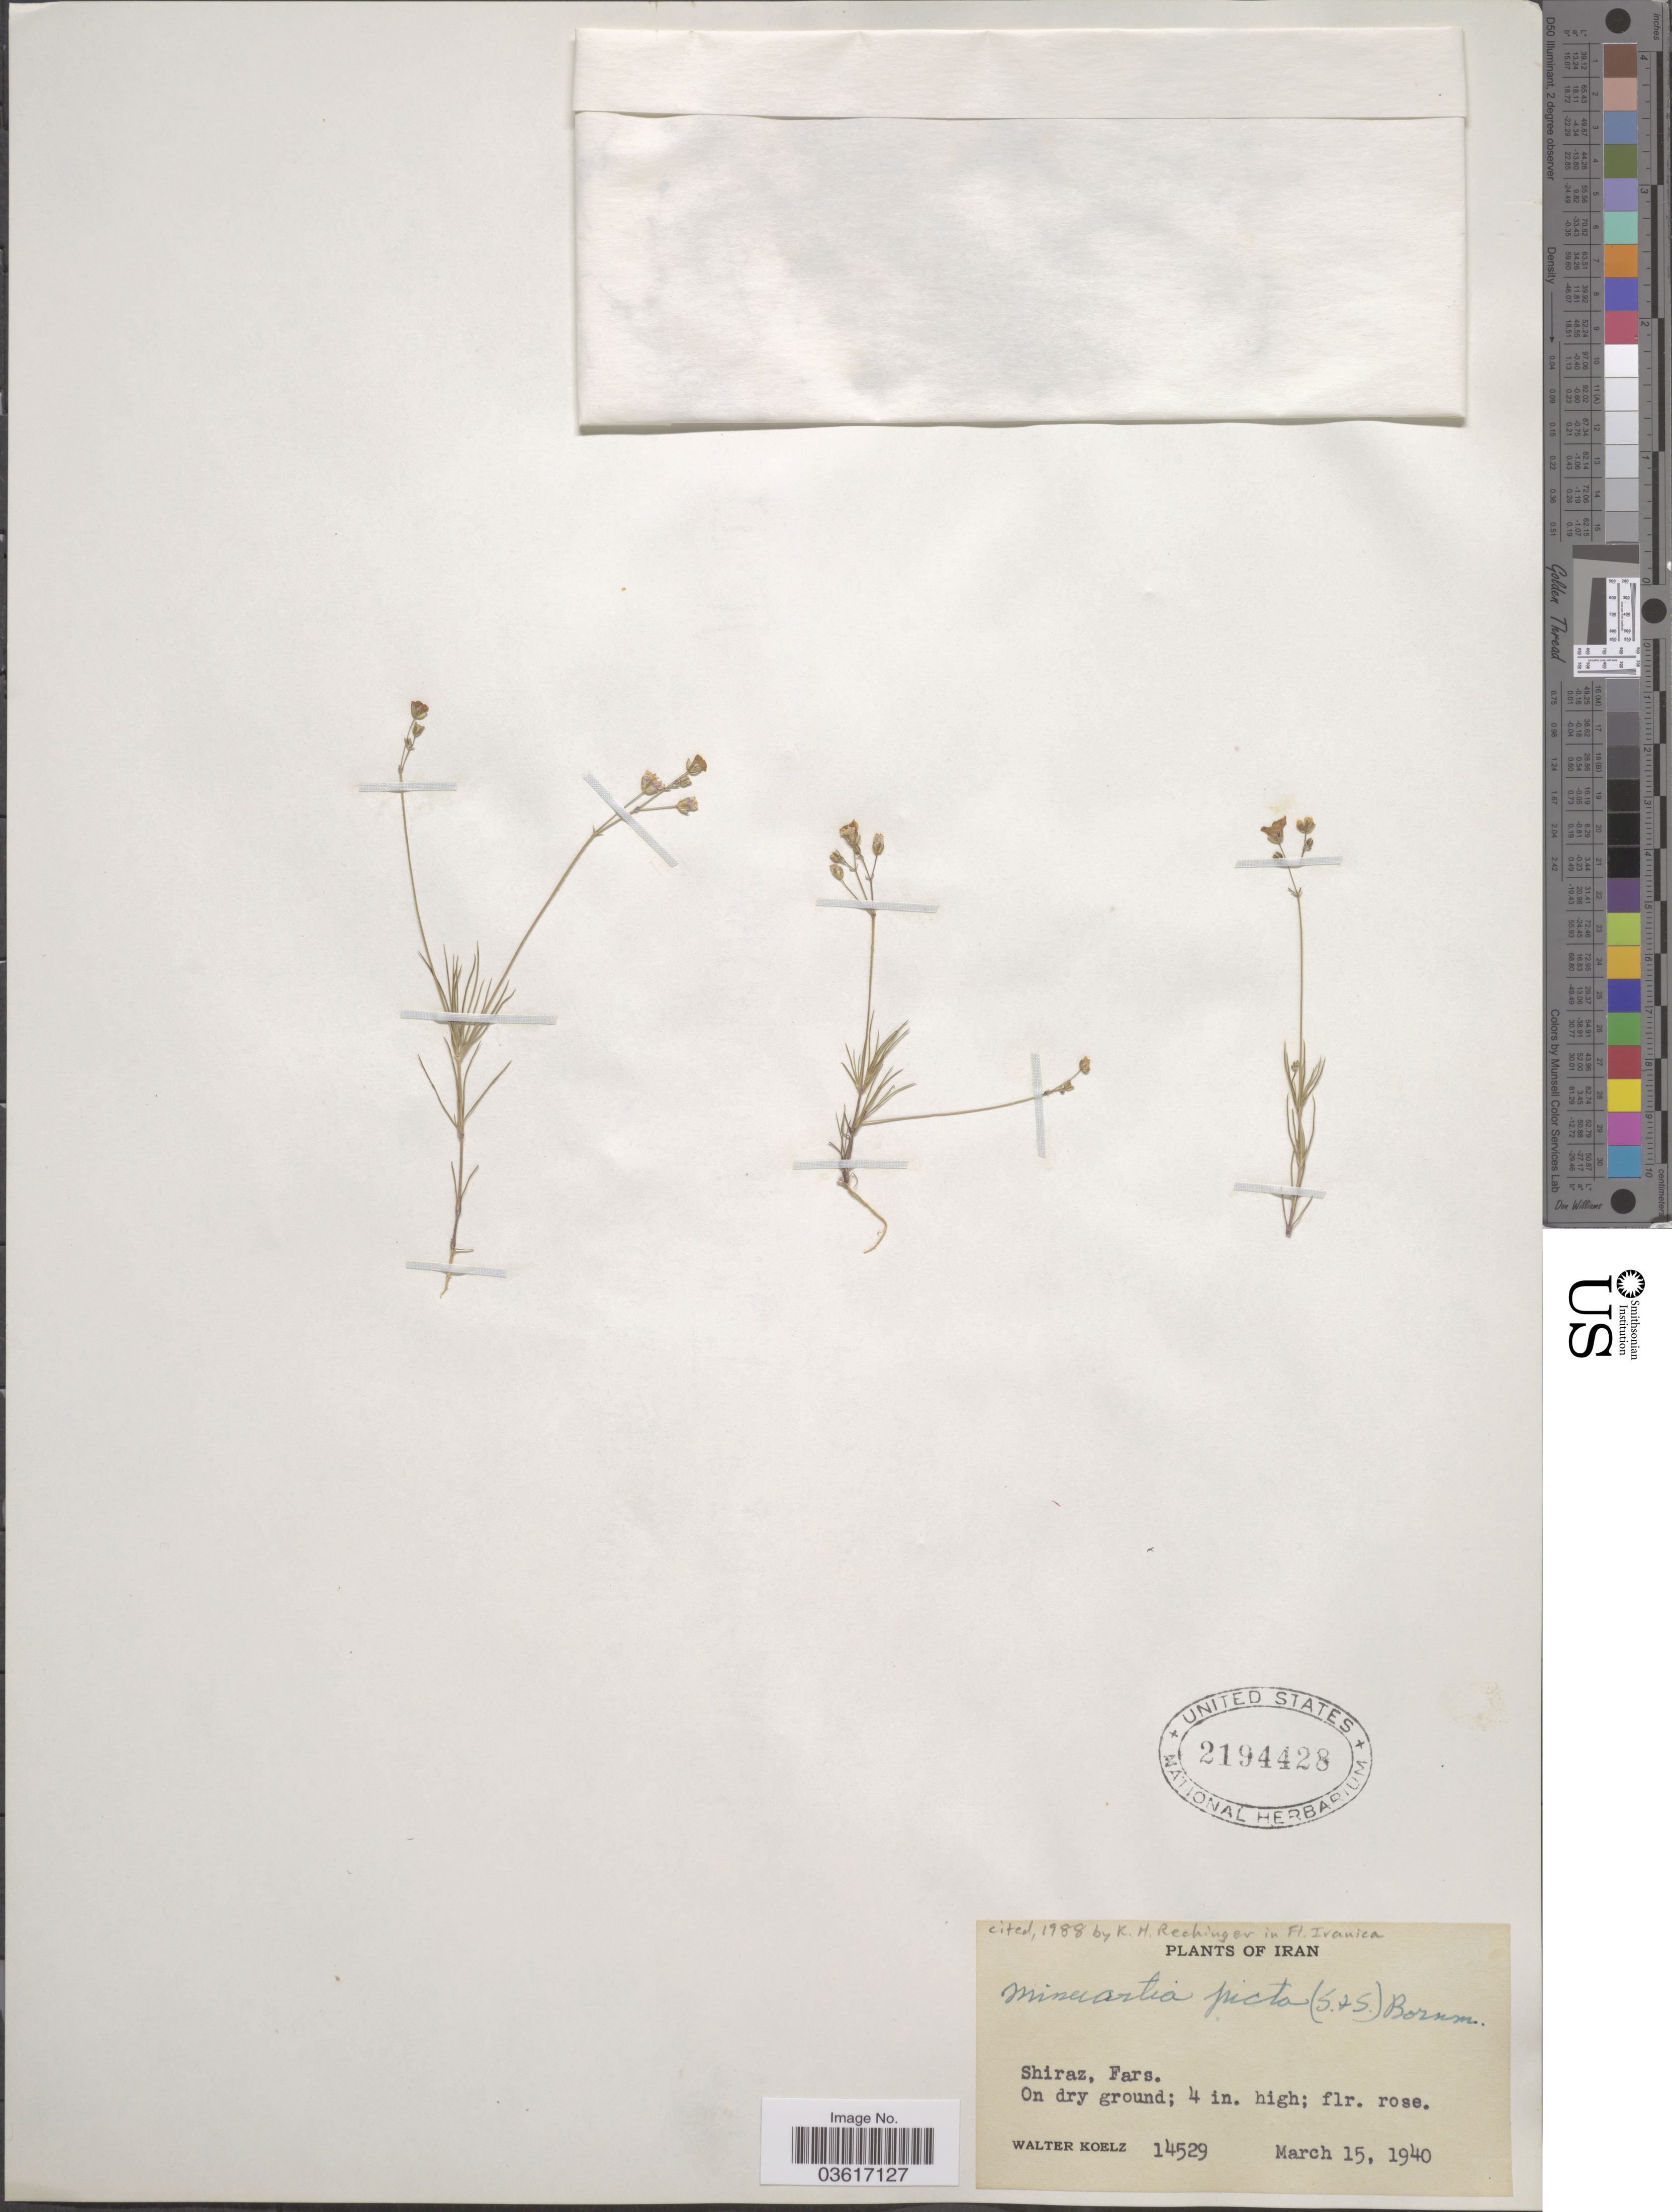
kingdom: Plantae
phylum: Tracheophyta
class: Magnoliopsida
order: Caryophyllales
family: Caryophyllaceae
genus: Minuartia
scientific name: Minuartia picta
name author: (Sm.) Bornm.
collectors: W. N. Koelz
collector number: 14529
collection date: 1940-03-15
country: Iran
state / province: Fars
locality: Shiraz.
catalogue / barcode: US 2194428